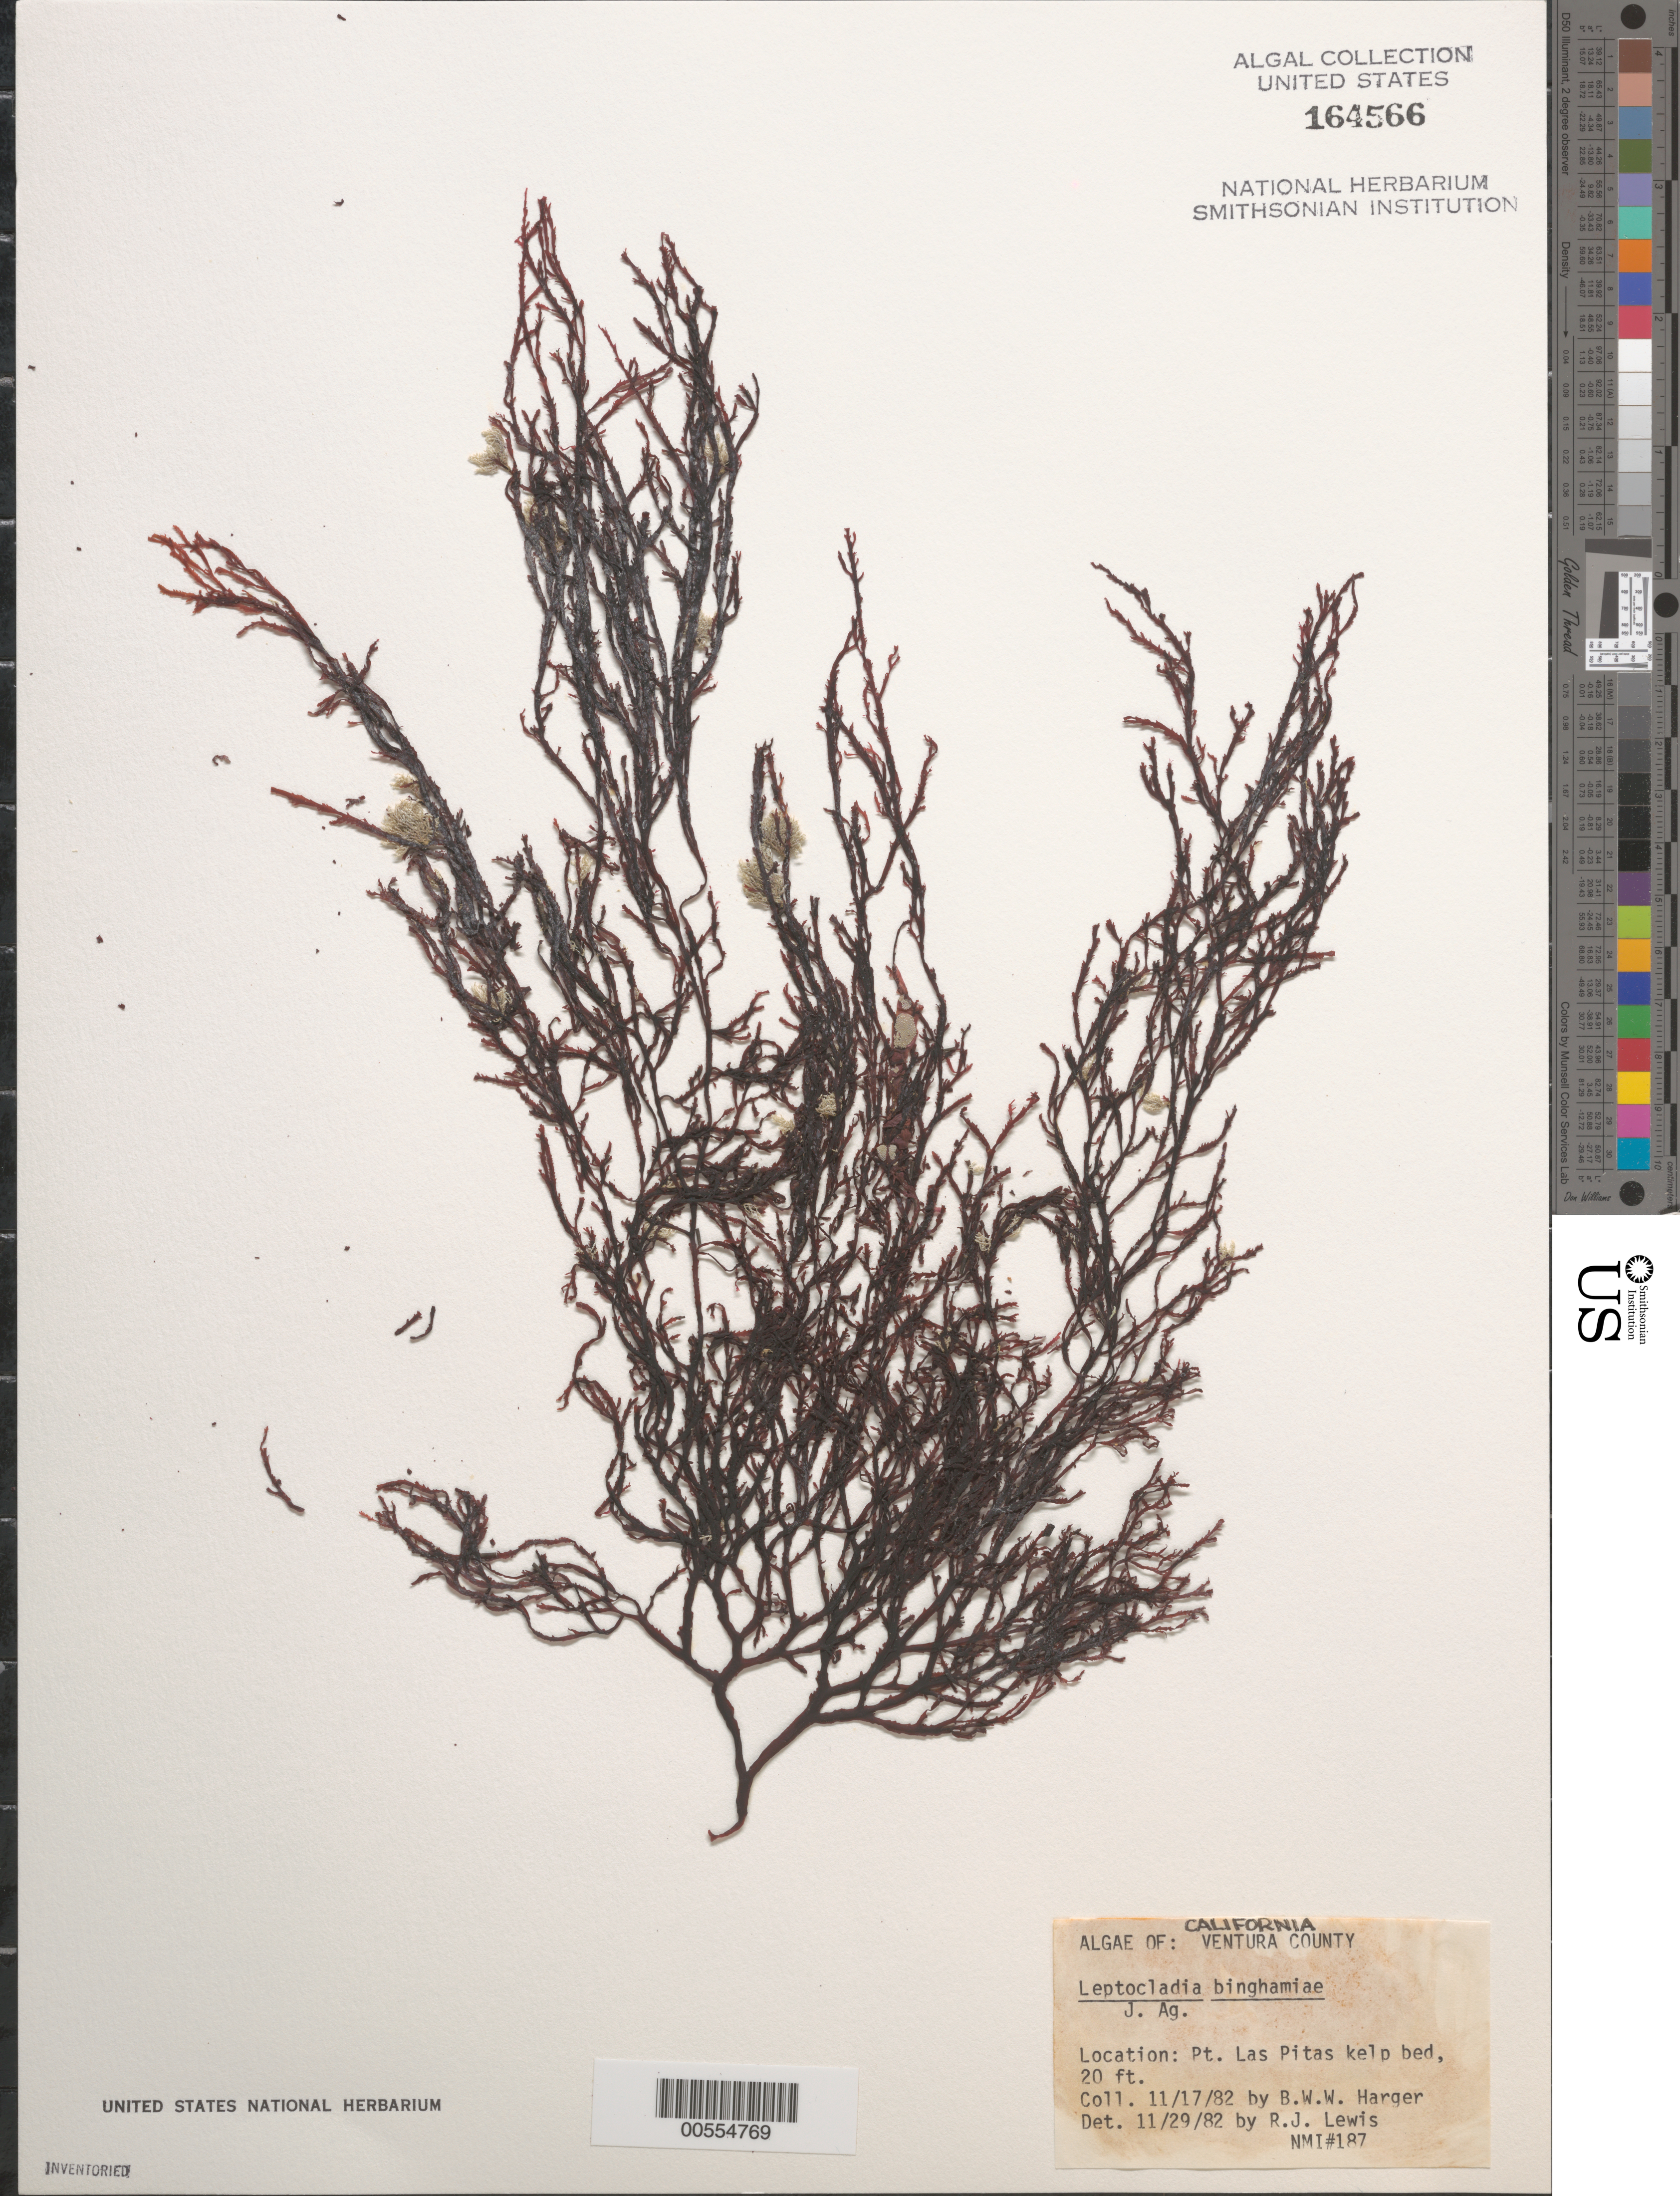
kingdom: Plantae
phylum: Rhodophyta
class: Florideophyceae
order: Gigartinales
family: Dumontiaceae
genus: Leptocladia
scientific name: Leptocladia binghamiae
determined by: Lewis, R. J.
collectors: B. W. Harger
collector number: NMI 187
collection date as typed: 17 Nov 1982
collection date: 1982-11-17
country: United States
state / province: California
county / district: Ventura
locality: Point Las Pitas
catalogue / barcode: US 164566